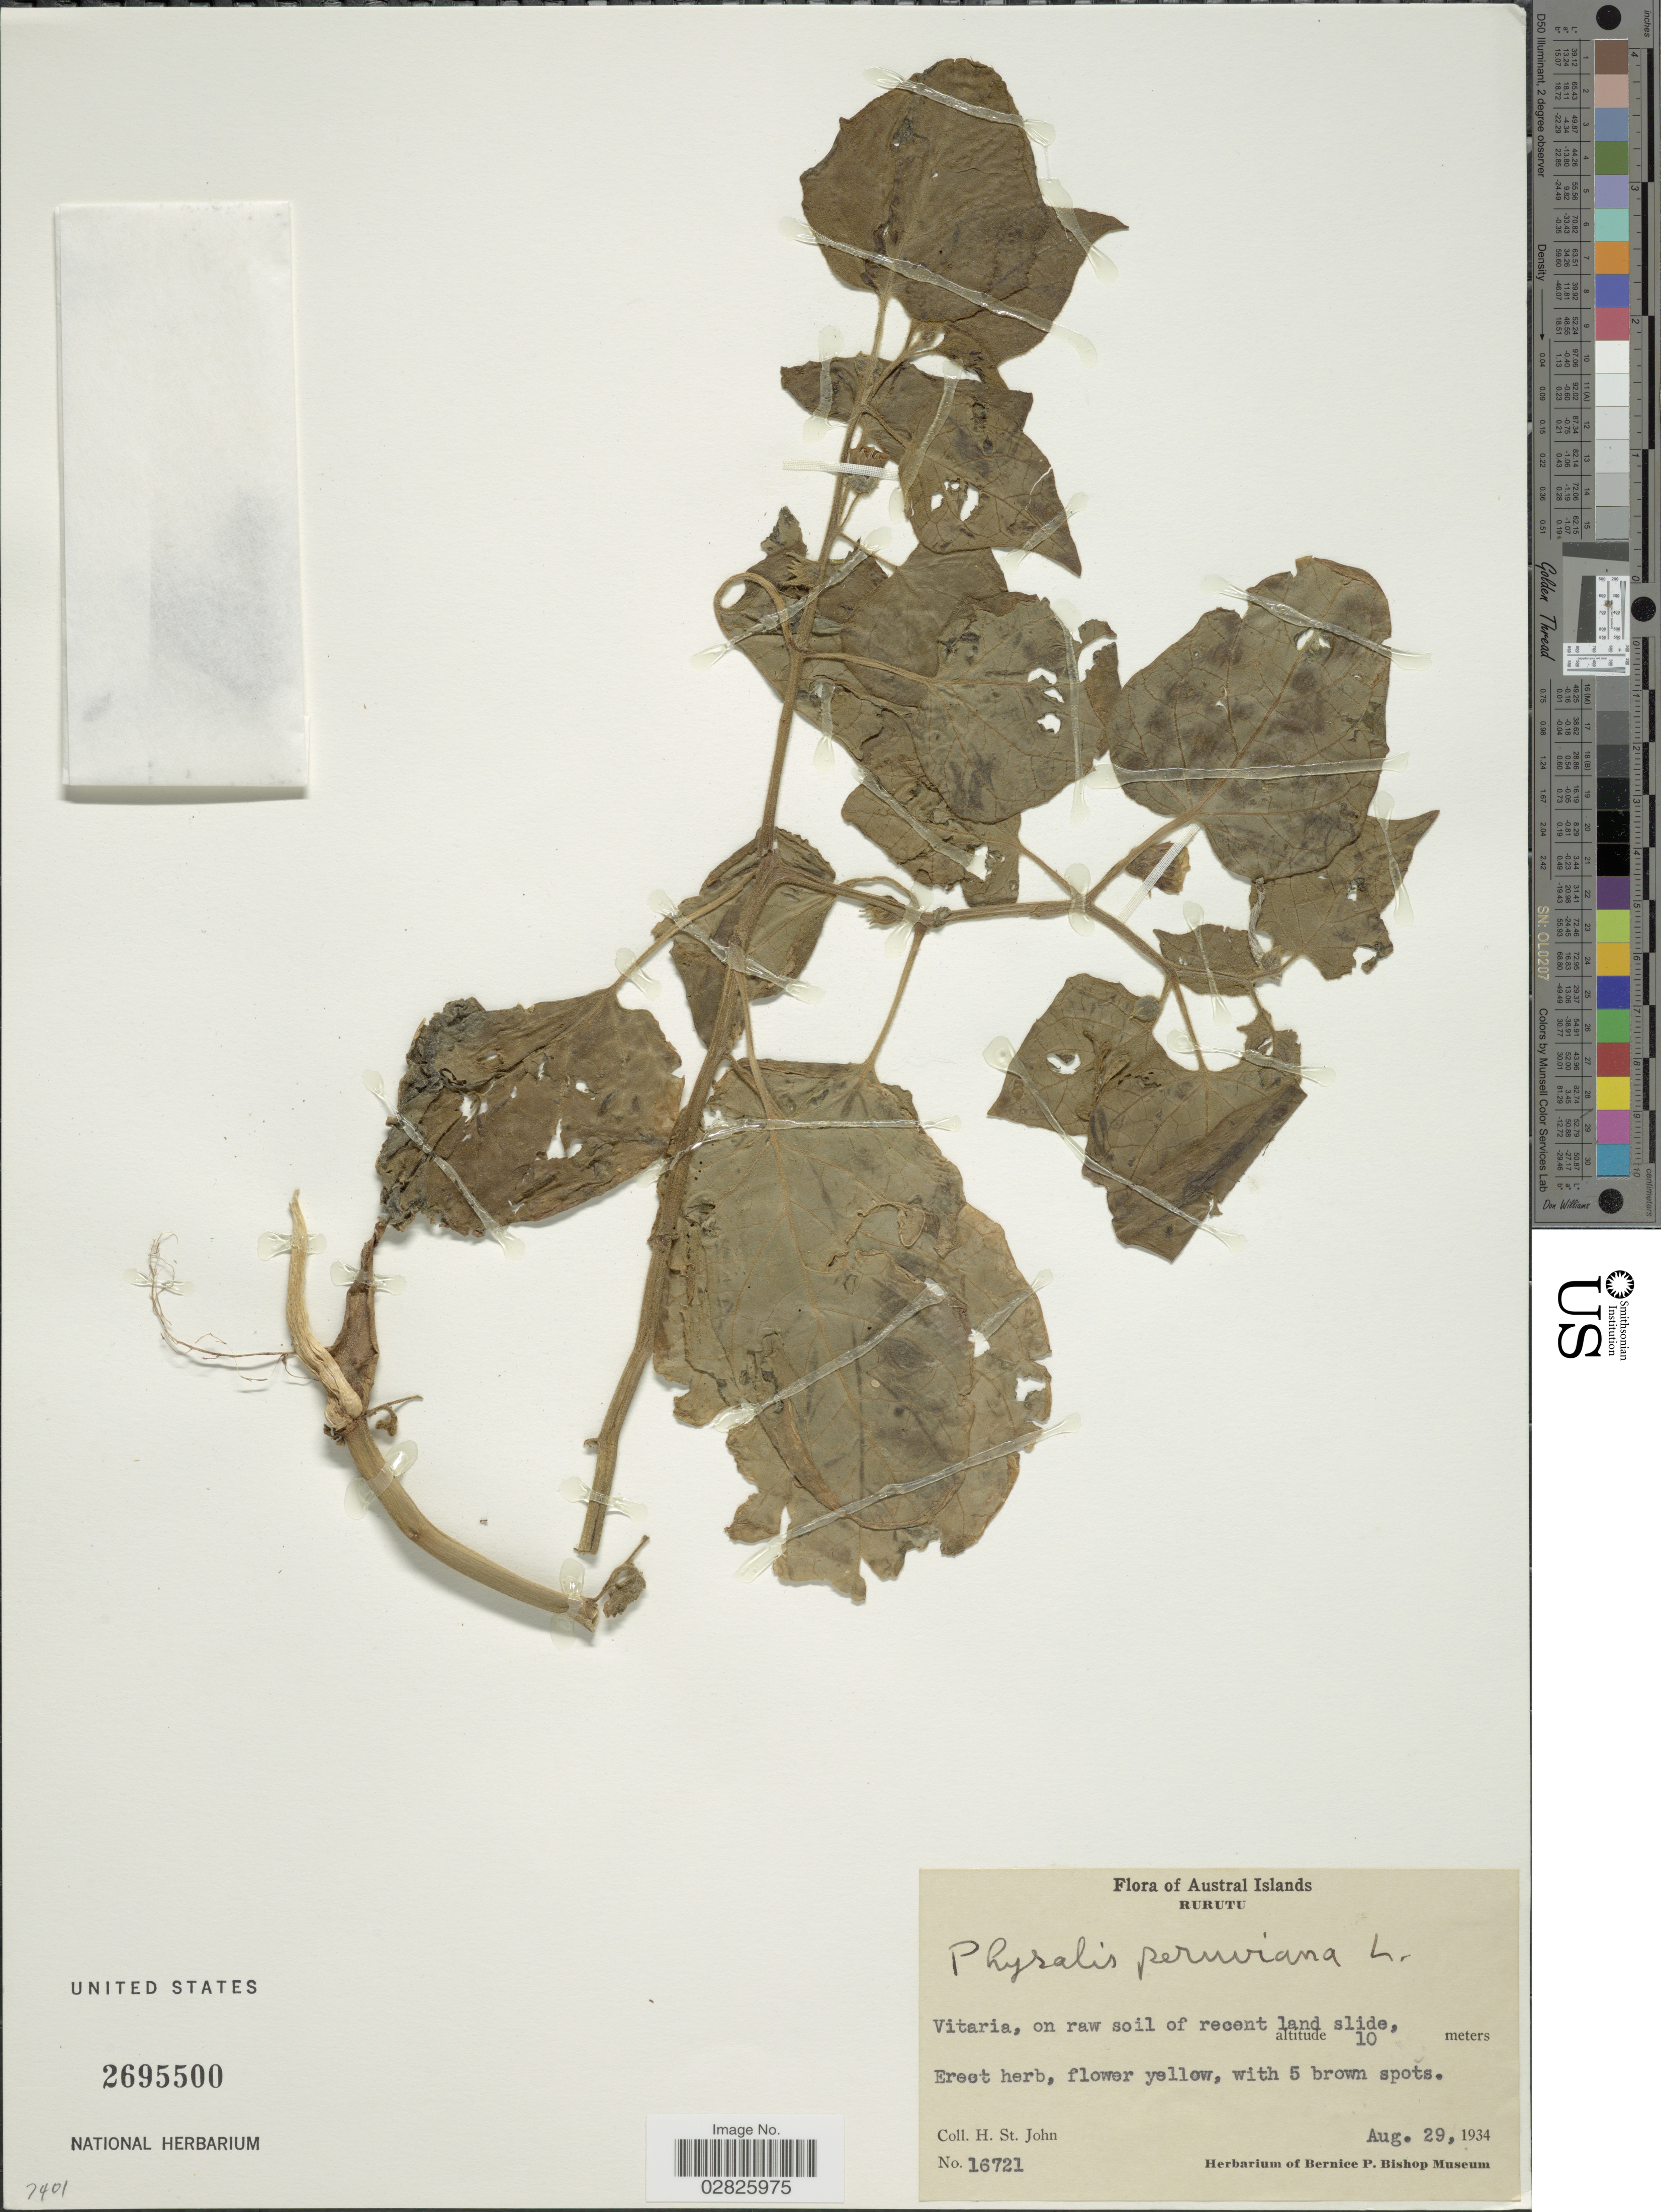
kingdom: Plantae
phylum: Tracheophyta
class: Magnoliopsida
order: Solanales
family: Solanaceae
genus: Physalis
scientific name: Physalis peruviana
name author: L.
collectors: H. St. John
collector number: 16721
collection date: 1934-08-29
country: French Polynesia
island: Rurutu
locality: Austral Islands. Rurutu. Vitaria, on raw soil of recent land slide.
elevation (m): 10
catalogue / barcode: US 2695500